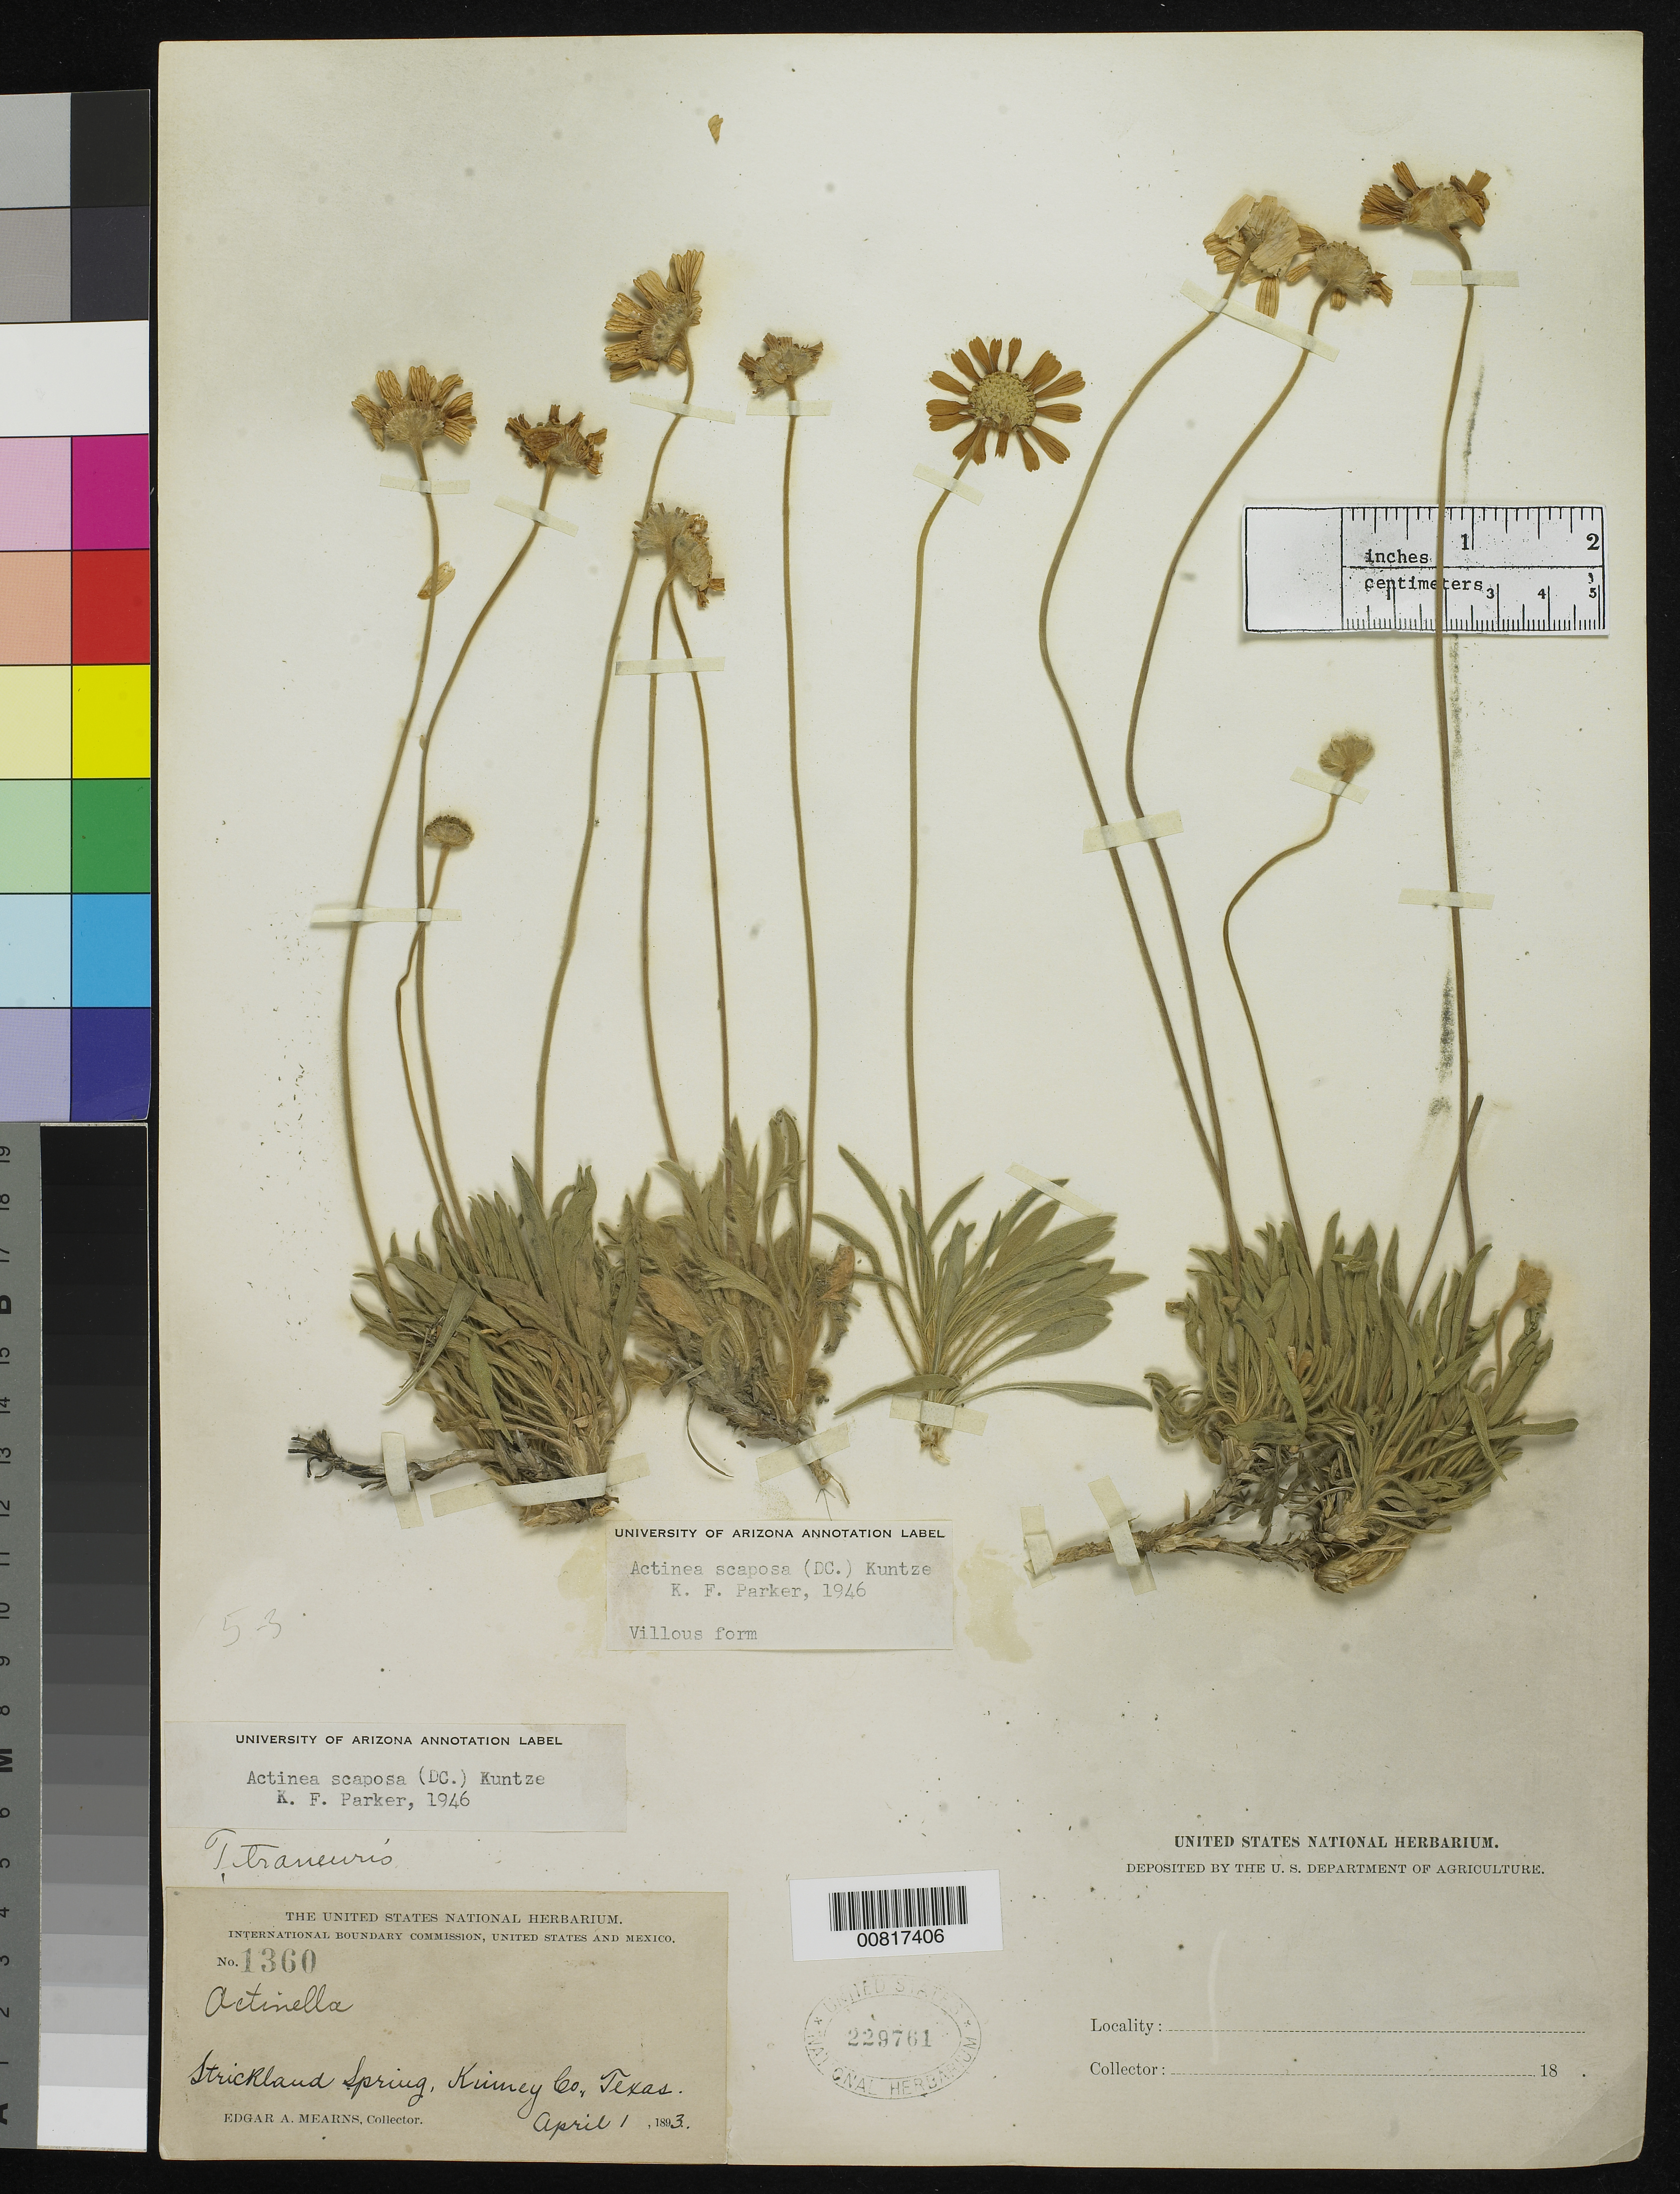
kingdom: Plantae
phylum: Tracheophyta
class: Magnoliopsida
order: Asterales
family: Asteraceae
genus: Actinea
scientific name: Actinea scaposa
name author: (DC.) Kuntze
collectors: E. A. Mearns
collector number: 1360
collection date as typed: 01 Apr 1893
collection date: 1893-04-01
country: United States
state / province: Texas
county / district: Kinney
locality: Strickland Spring, Kinney County, Texas.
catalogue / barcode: US 229761